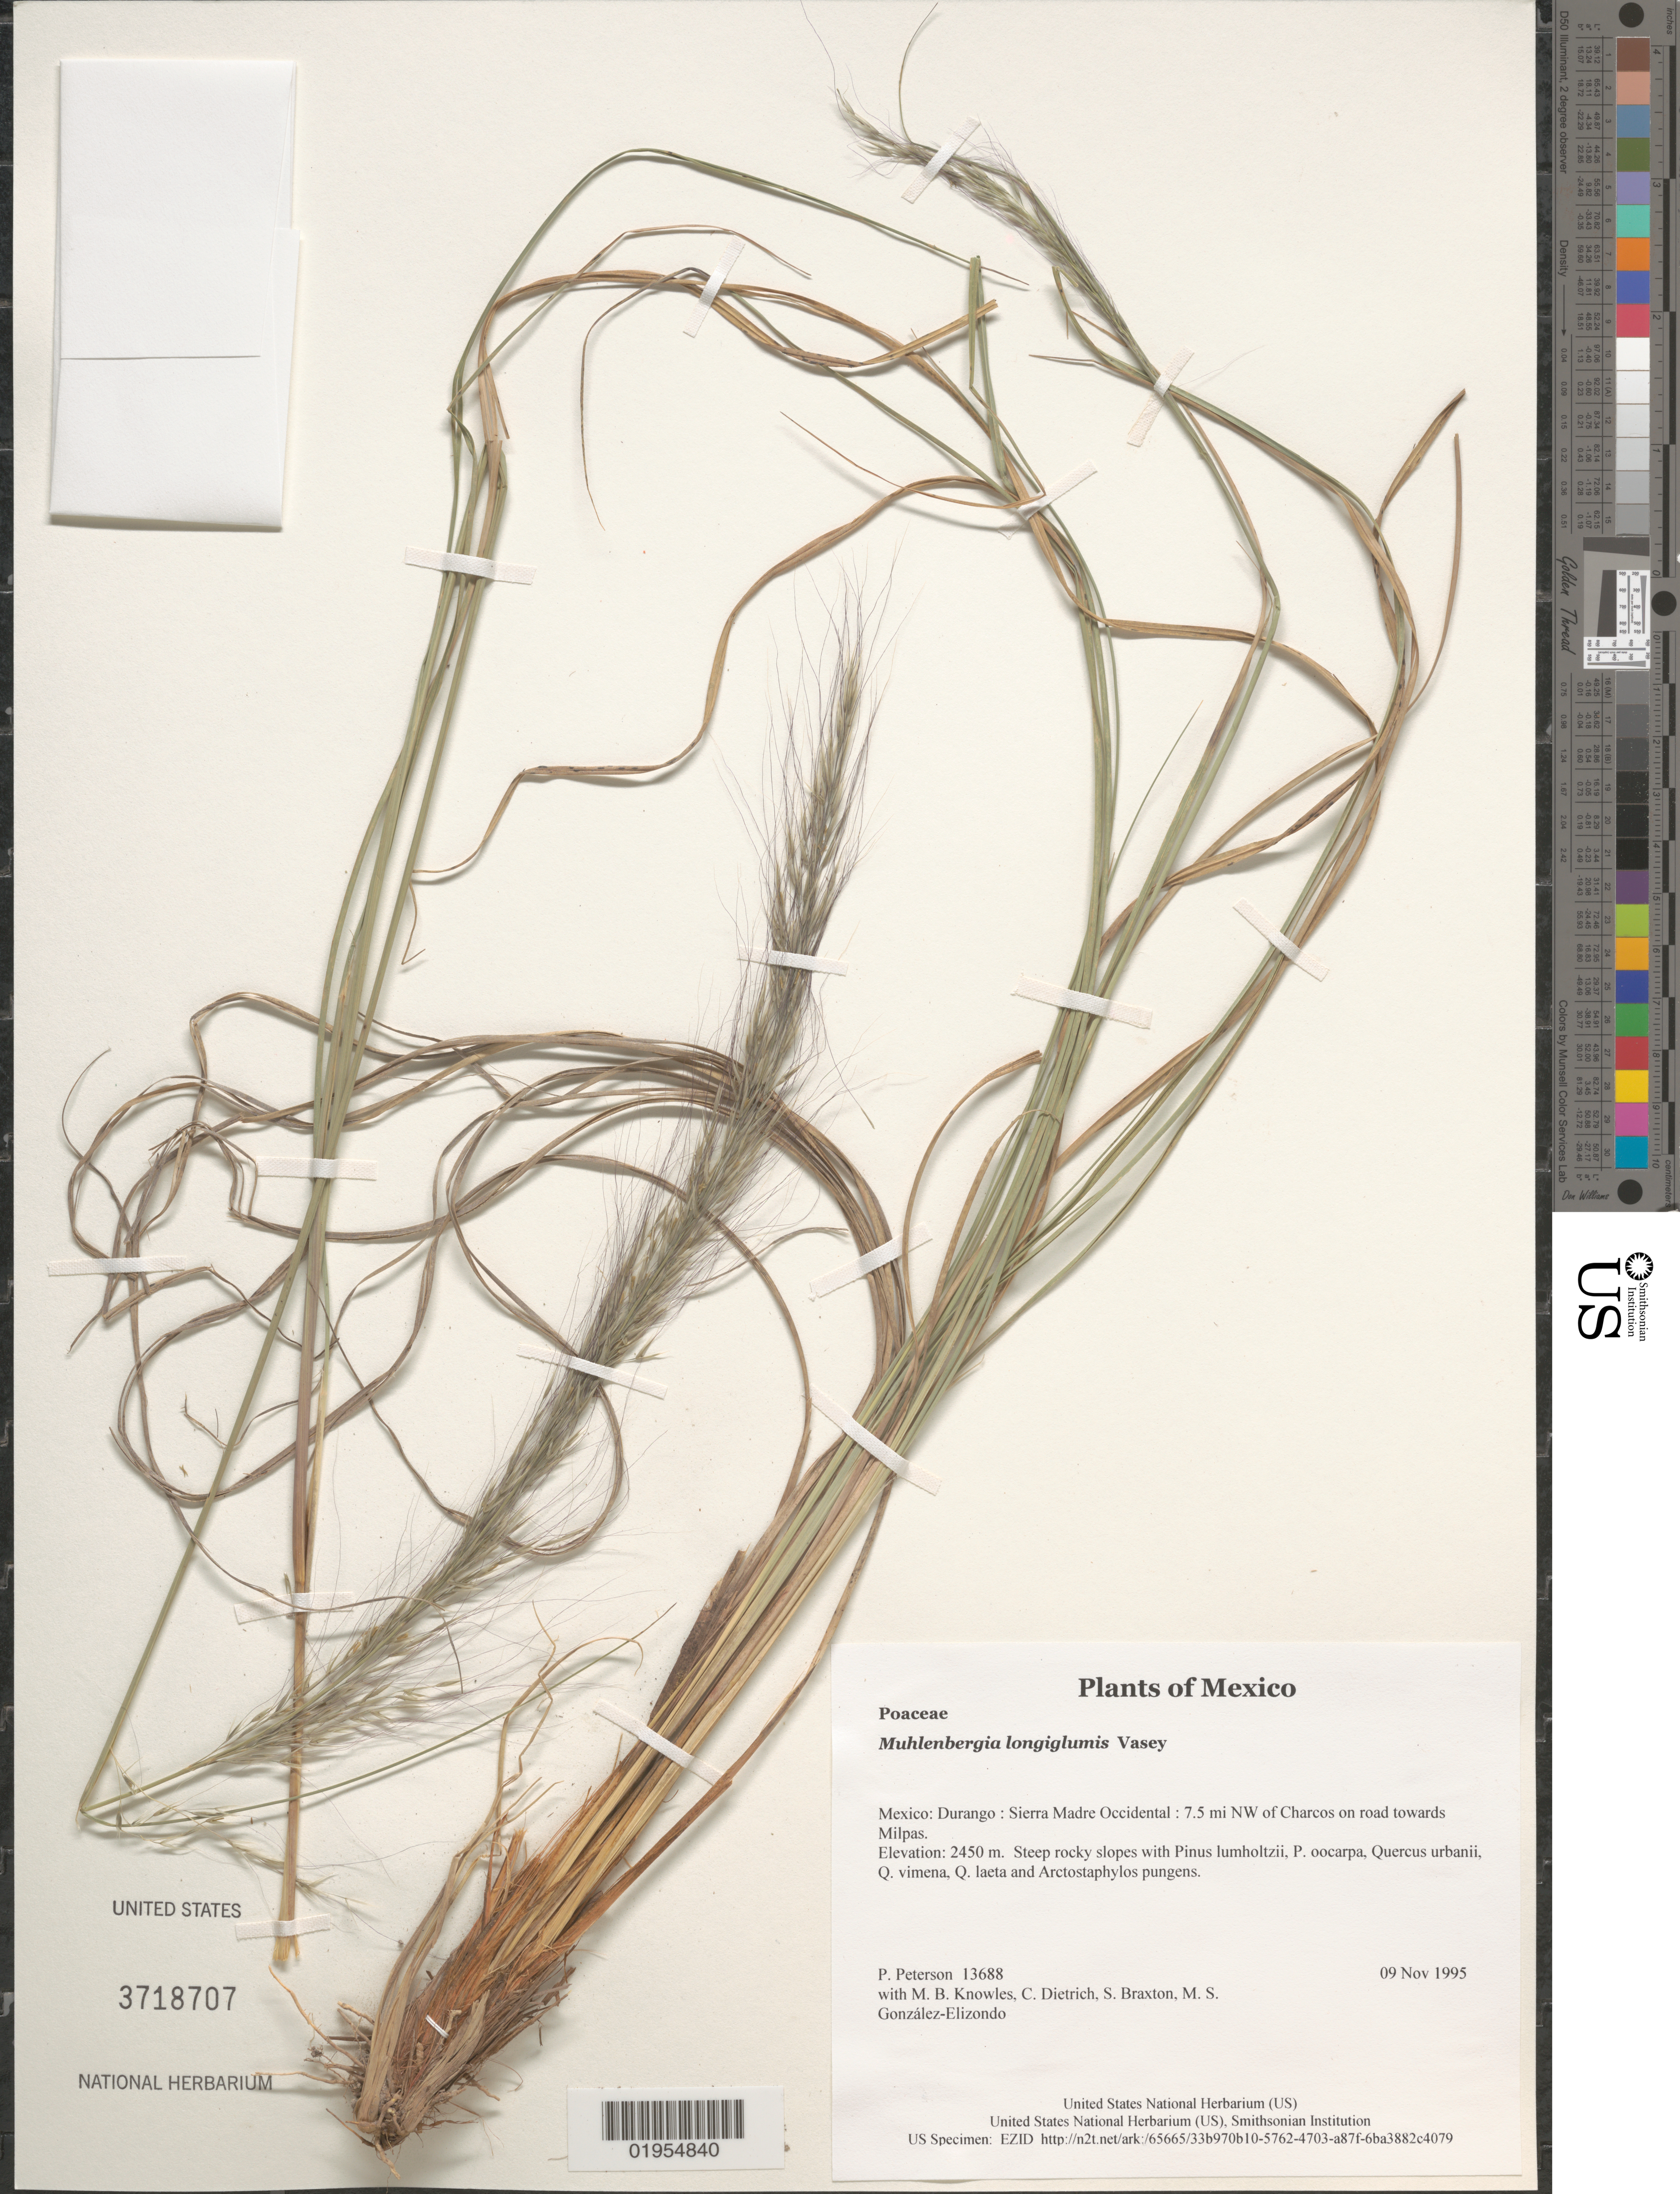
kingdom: Plantae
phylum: Tracheophyta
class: Liliopsida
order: Poales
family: Poaceae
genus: Muhlenbergia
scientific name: Muhlenbergia longiglumis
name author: Vasey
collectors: P. M. Peterson, M. B. Knowles, C. Dietrich, S. Braxton & M. S. González-Elizondo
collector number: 13688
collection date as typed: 09 Nov 1995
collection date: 1995-11-09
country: Mexico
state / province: Durango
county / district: Sierra Madre Occidental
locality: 7.5 mi NW of Charcos on road towards Milpas.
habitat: Steep rocky slopes with Pinus lumholtzii, P. oocarpa, Quercus urbanii, Q. vimena, Q. laeta and Arctostaphylos pungens.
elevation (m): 2450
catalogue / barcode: US 3718707